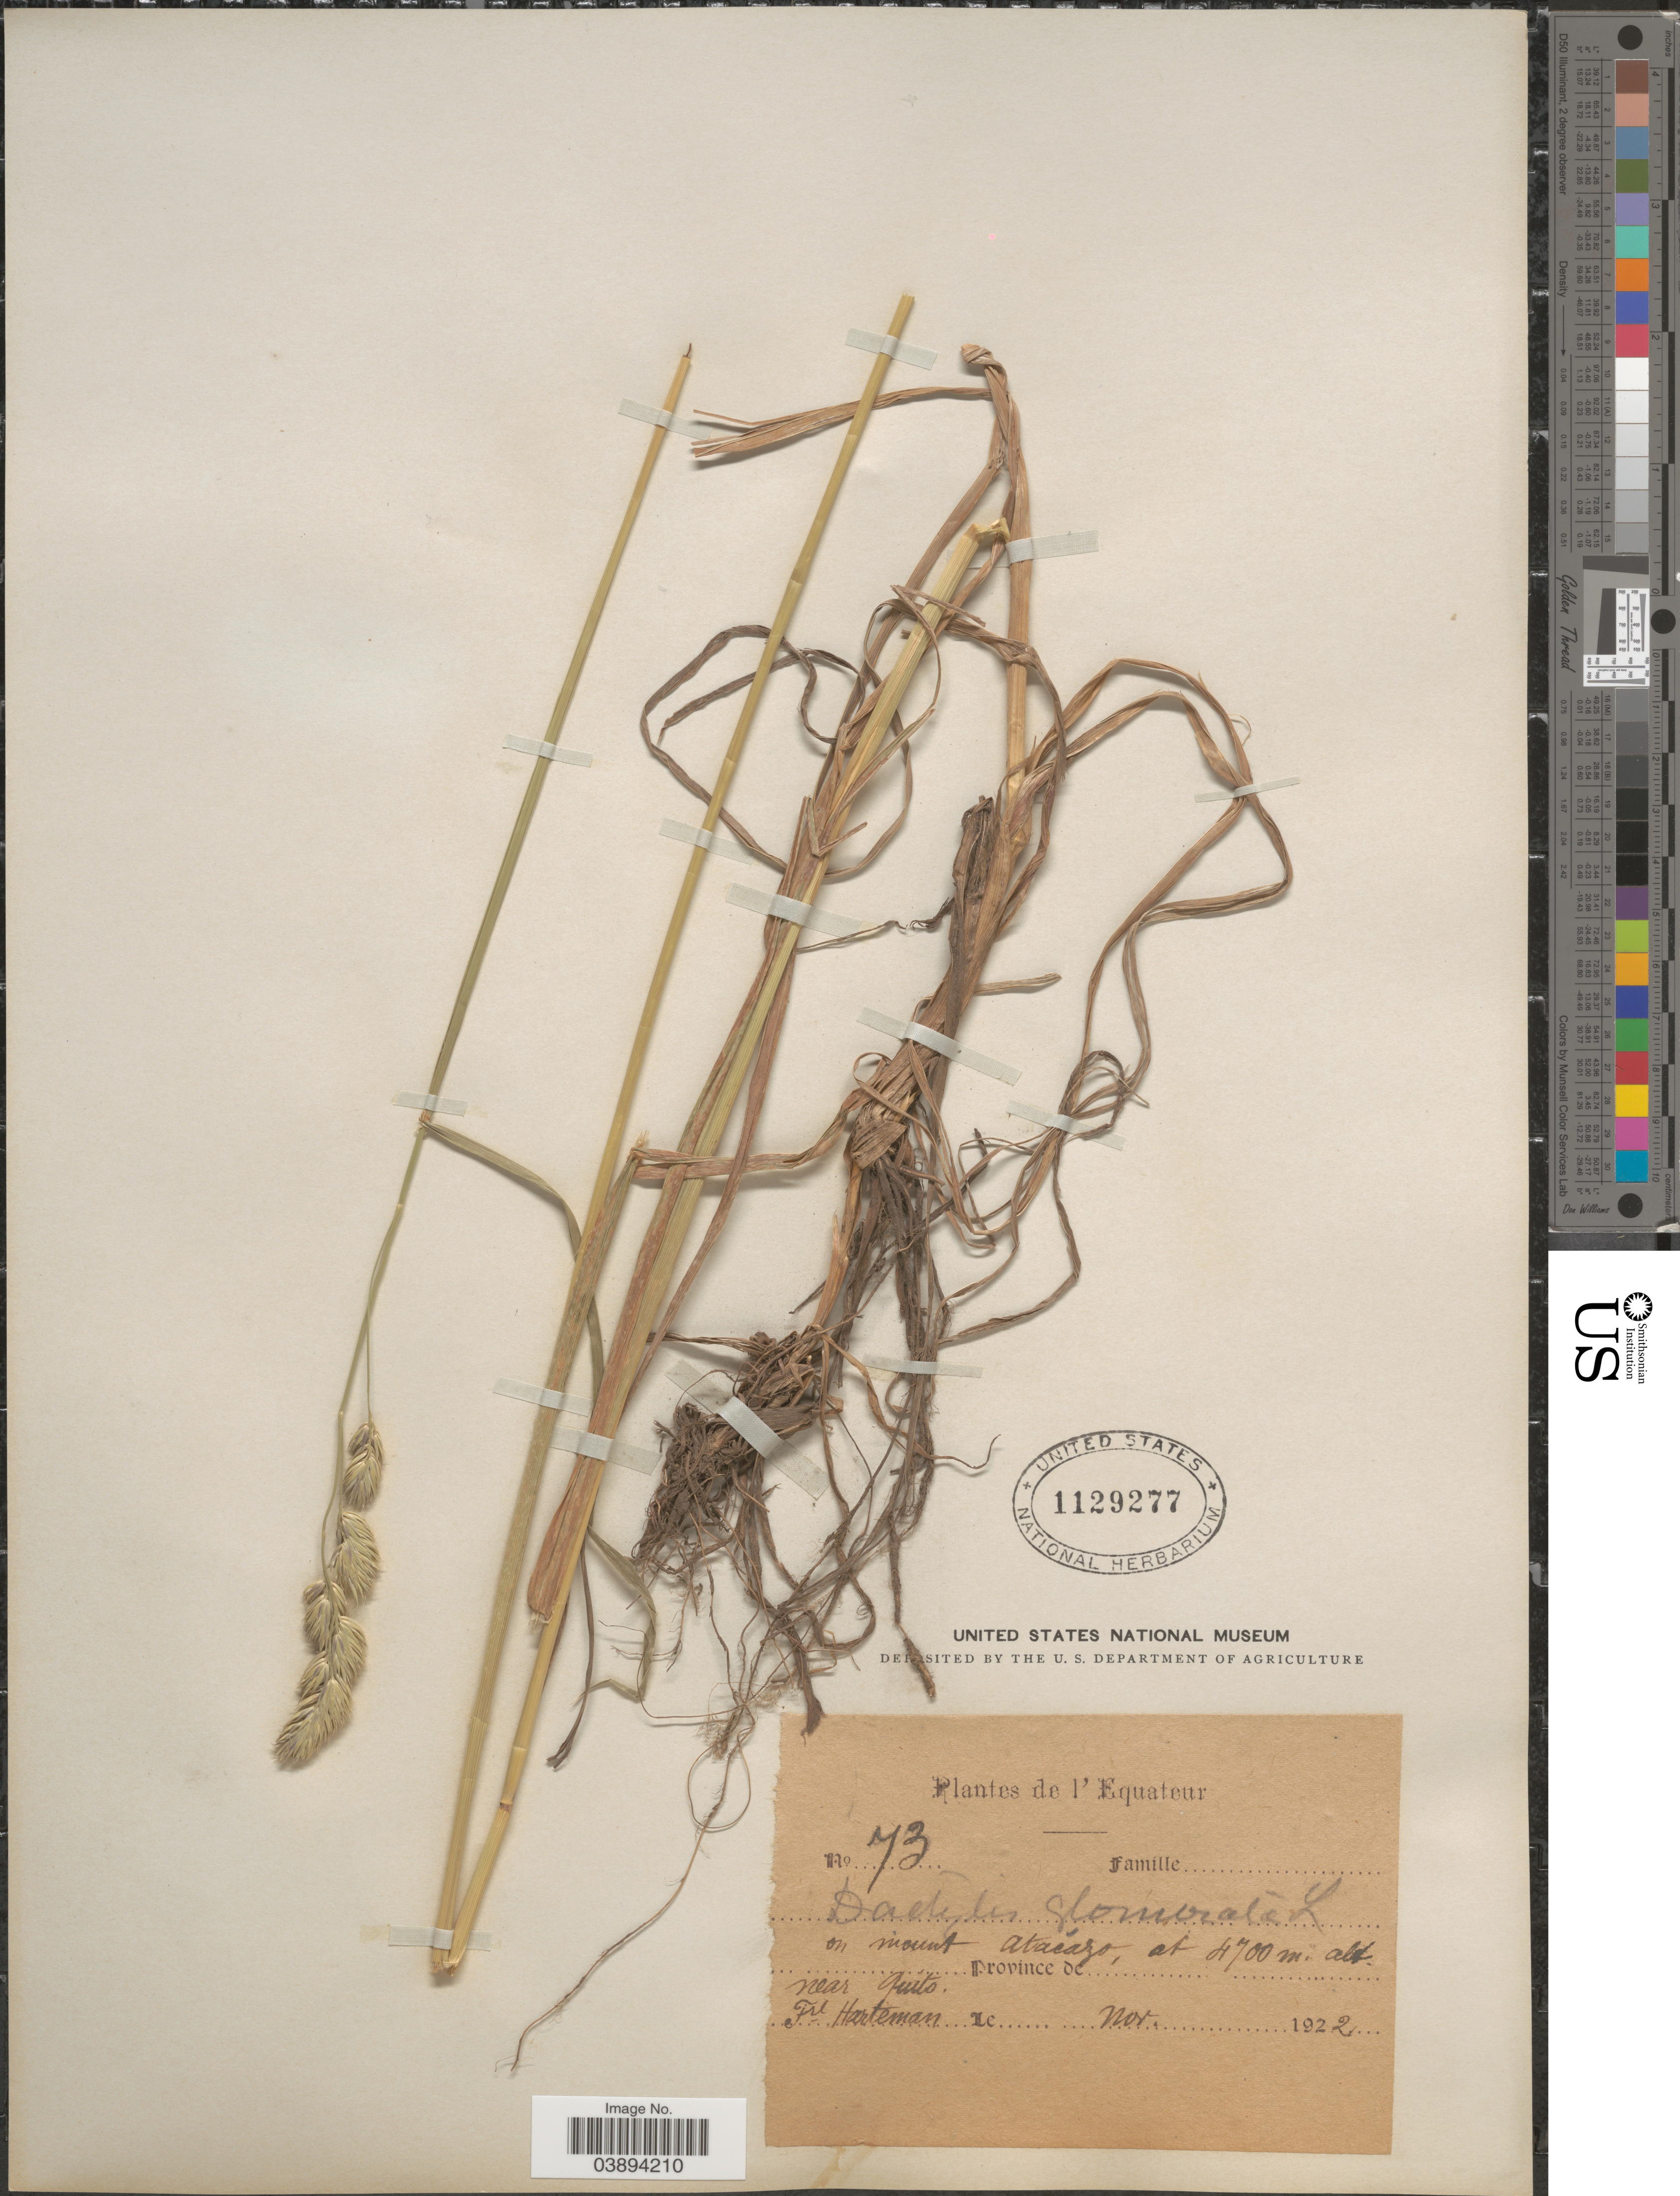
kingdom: Plantae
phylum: Tracheophyta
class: Liliopsida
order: Poales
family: Poaceae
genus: Dactylis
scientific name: Dactylis glomerata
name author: L.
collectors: Harteman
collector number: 73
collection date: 1922-11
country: Ecuador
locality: Equateur. On mount Atacazo near Quito.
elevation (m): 4700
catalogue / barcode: US 1129277